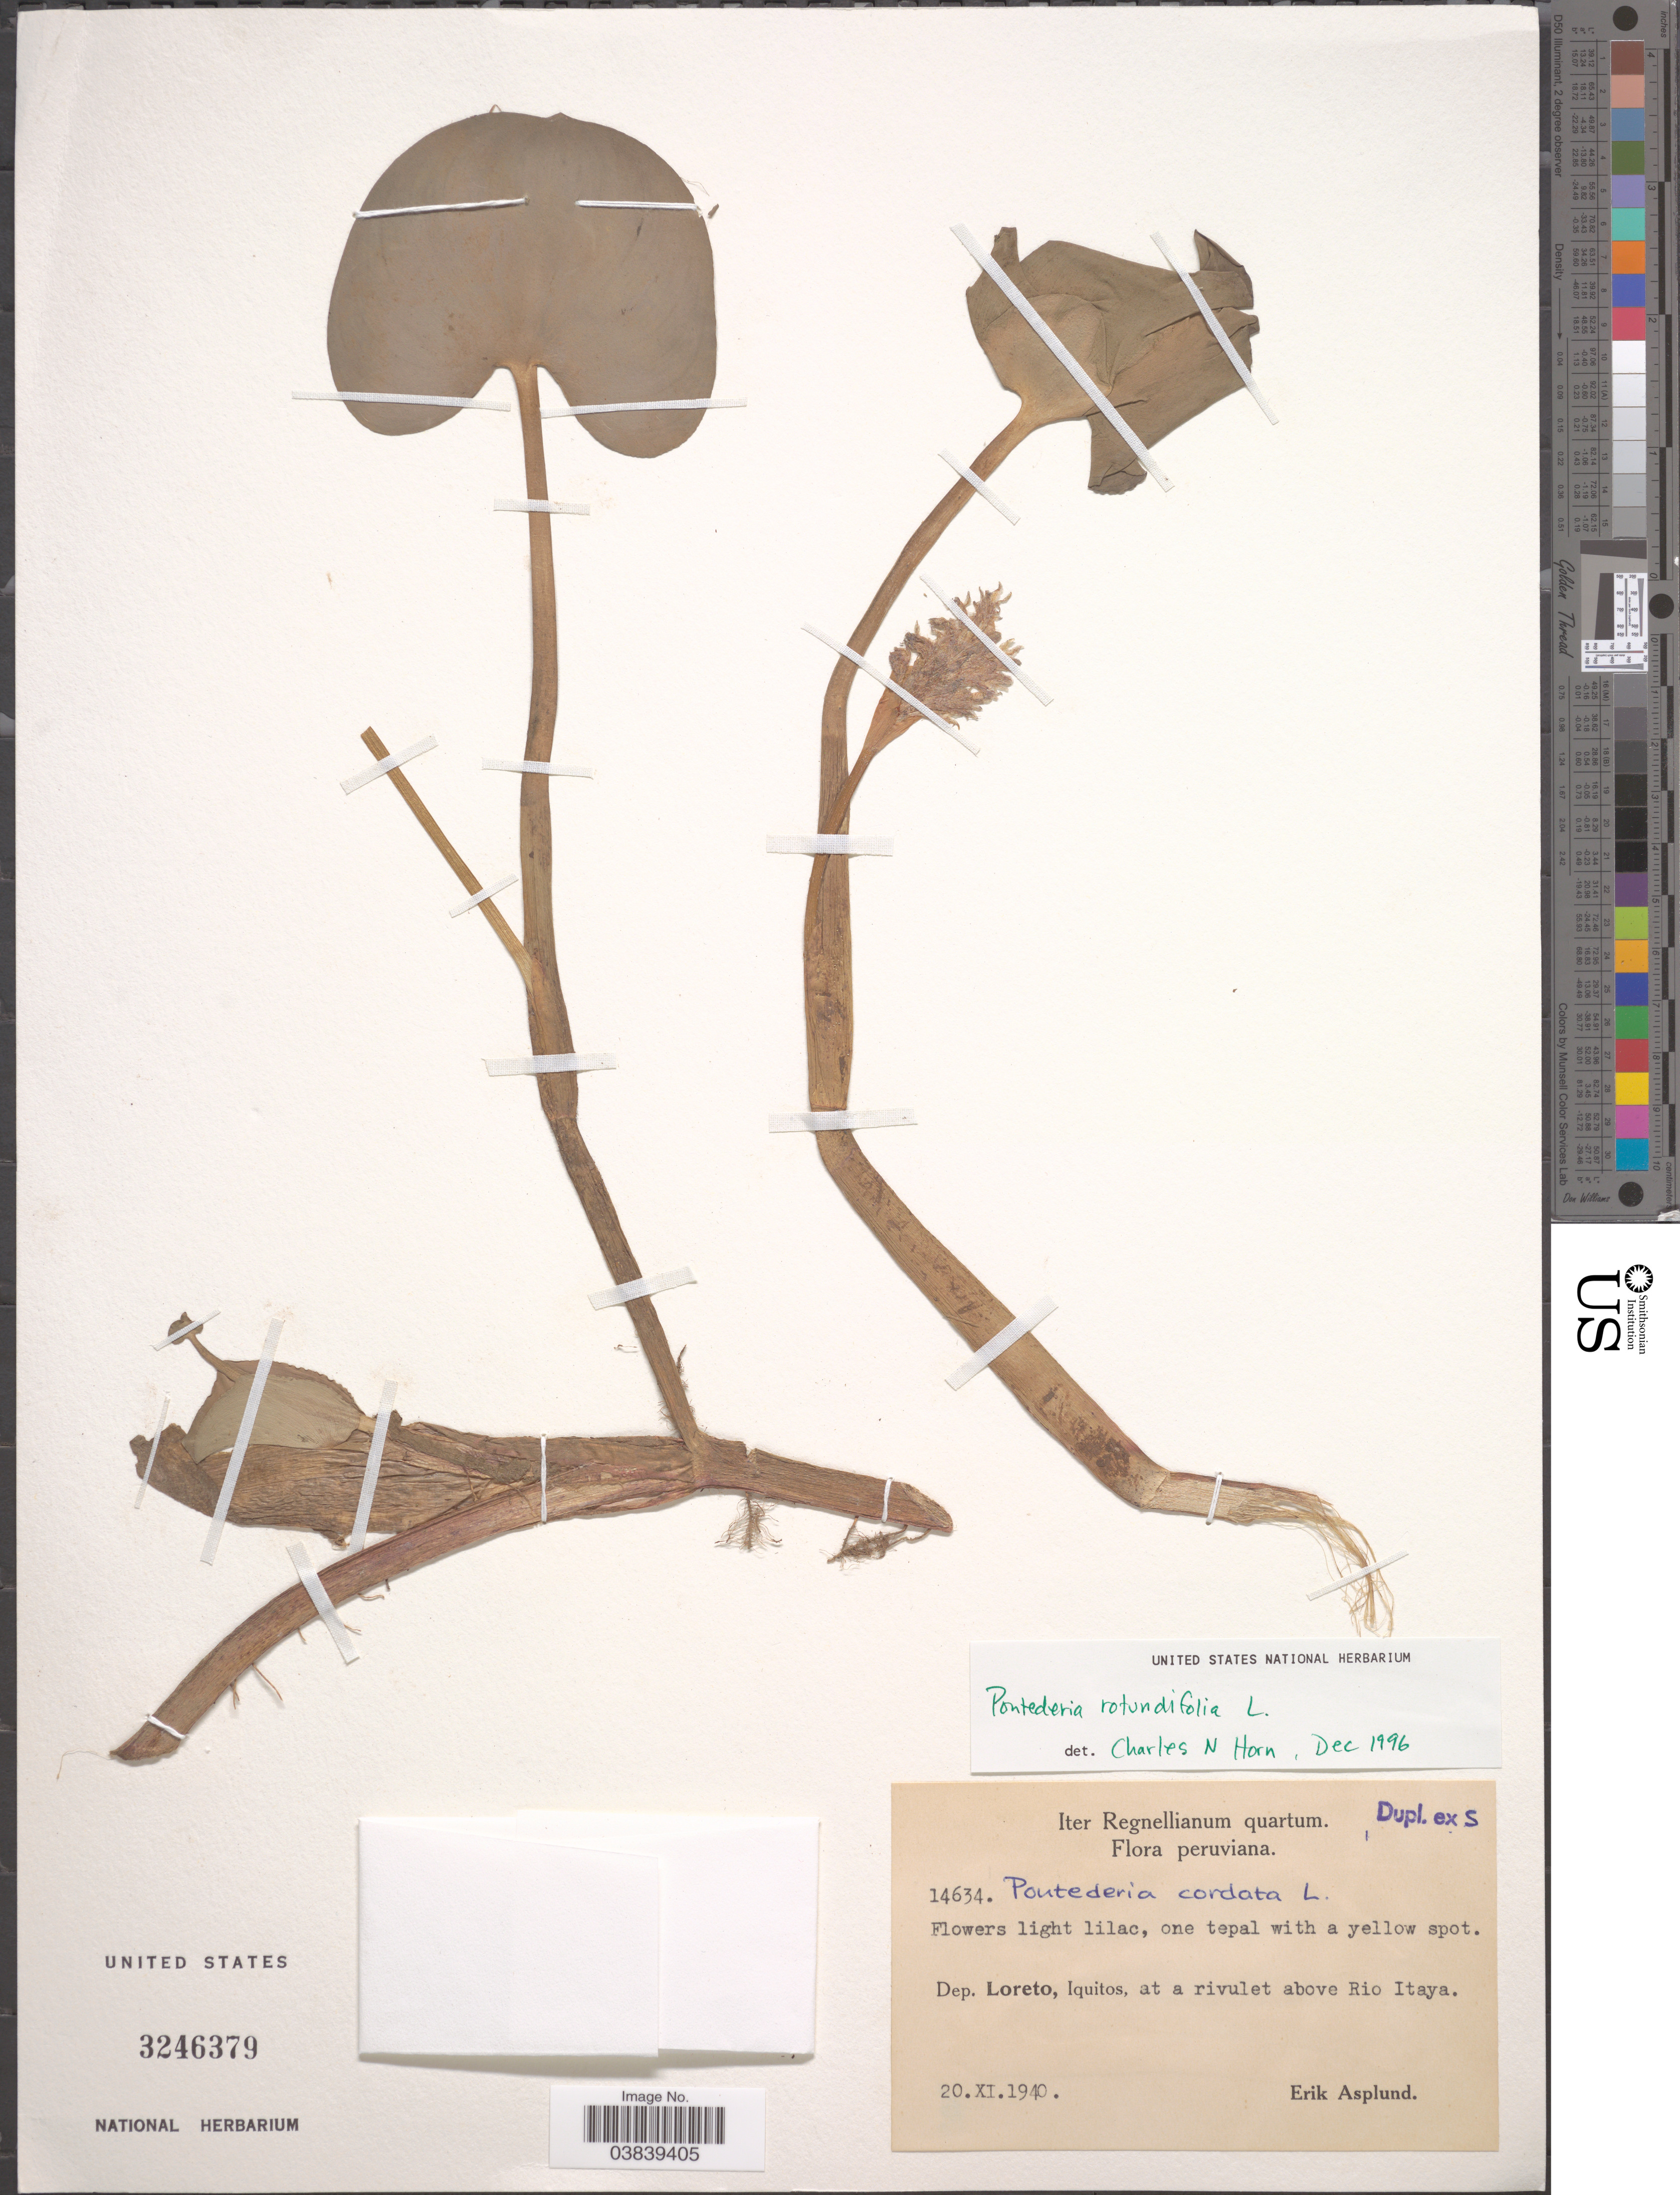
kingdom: Plantae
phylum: Tracheophyta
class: Liliopsida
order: Commelinales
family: Pontederiaceae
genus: Pontederia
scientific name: Pontederia rotundifolia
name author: L. f.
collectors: E. Asplund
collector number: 14634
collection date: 1940-11-20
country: Peru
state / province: Loreto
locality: Dep. Loreto, Iquitos, at a rivulet above Rio Itaya.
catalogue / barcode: US 3246379